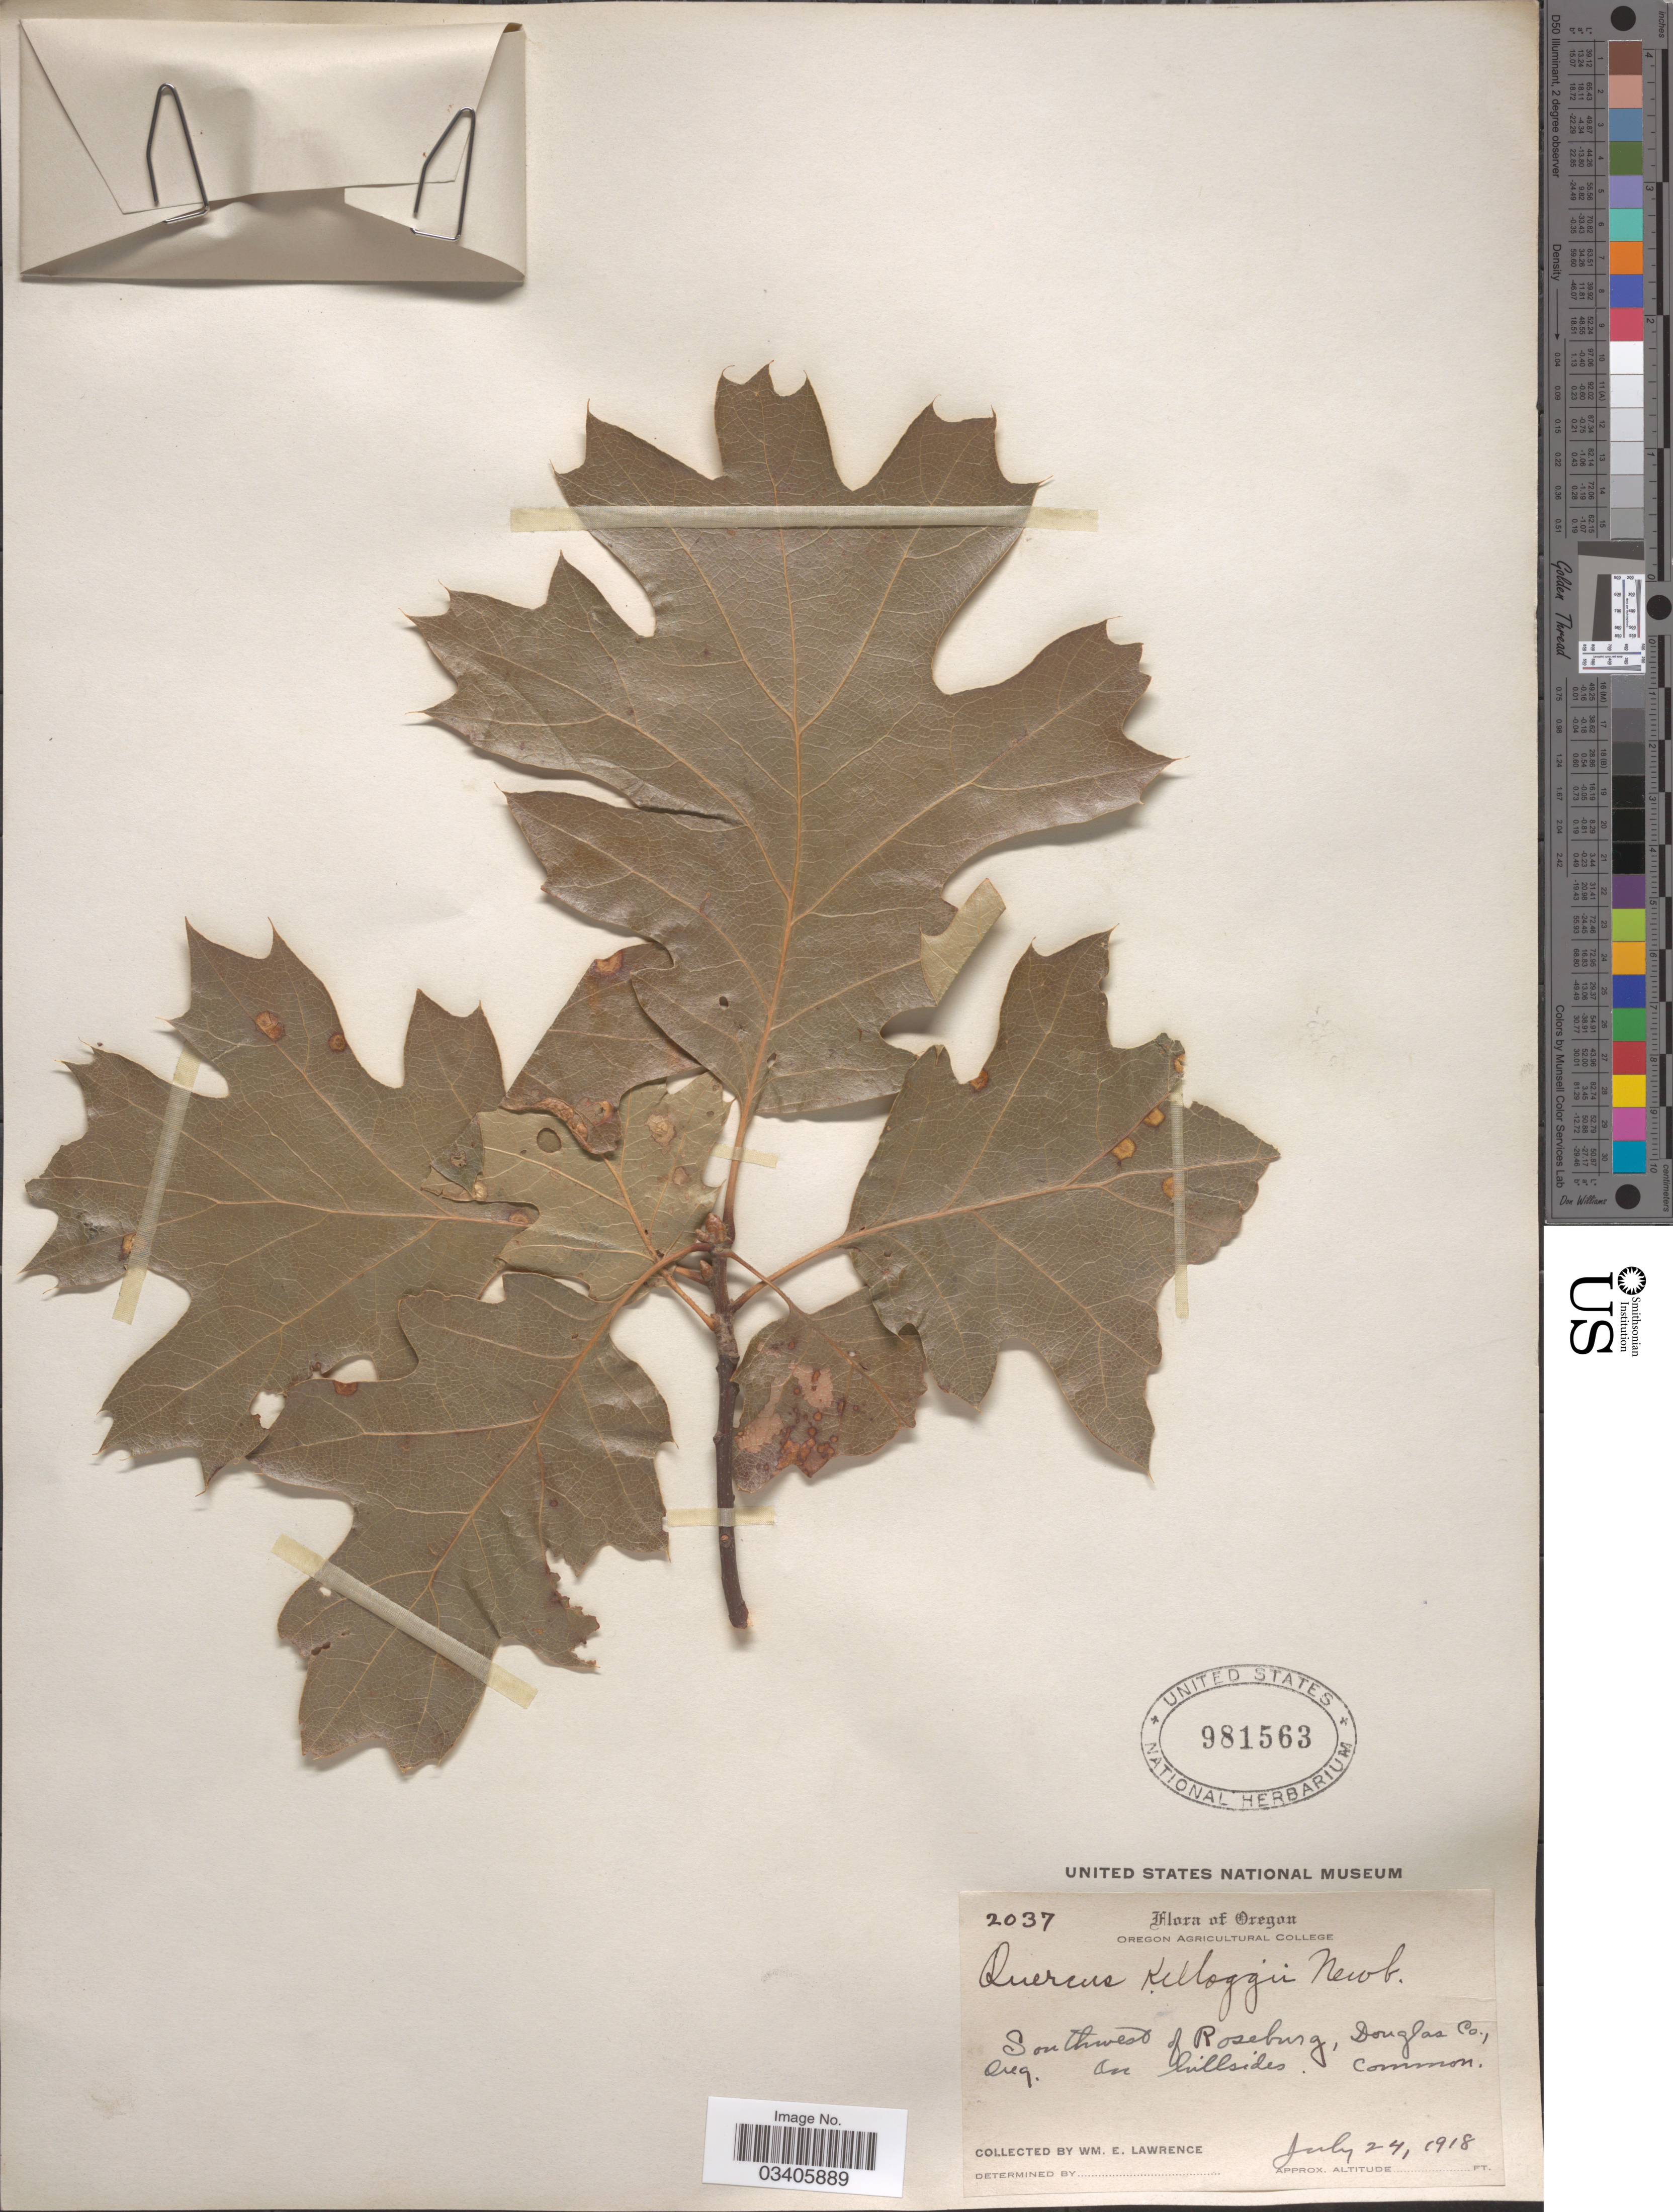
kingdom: Plantae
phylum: Tracheophyta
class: Magnoliopsida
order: Fagales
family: Fagaceae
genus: Quercus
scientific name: Quercus kelloggii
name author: Newb.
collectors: W. Lawrence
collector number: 2037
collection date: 1918-07-24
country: United States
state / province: Oregon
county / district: Douglas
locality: Southwest of Roseburg, Douglas Co.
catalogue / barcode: US 981563